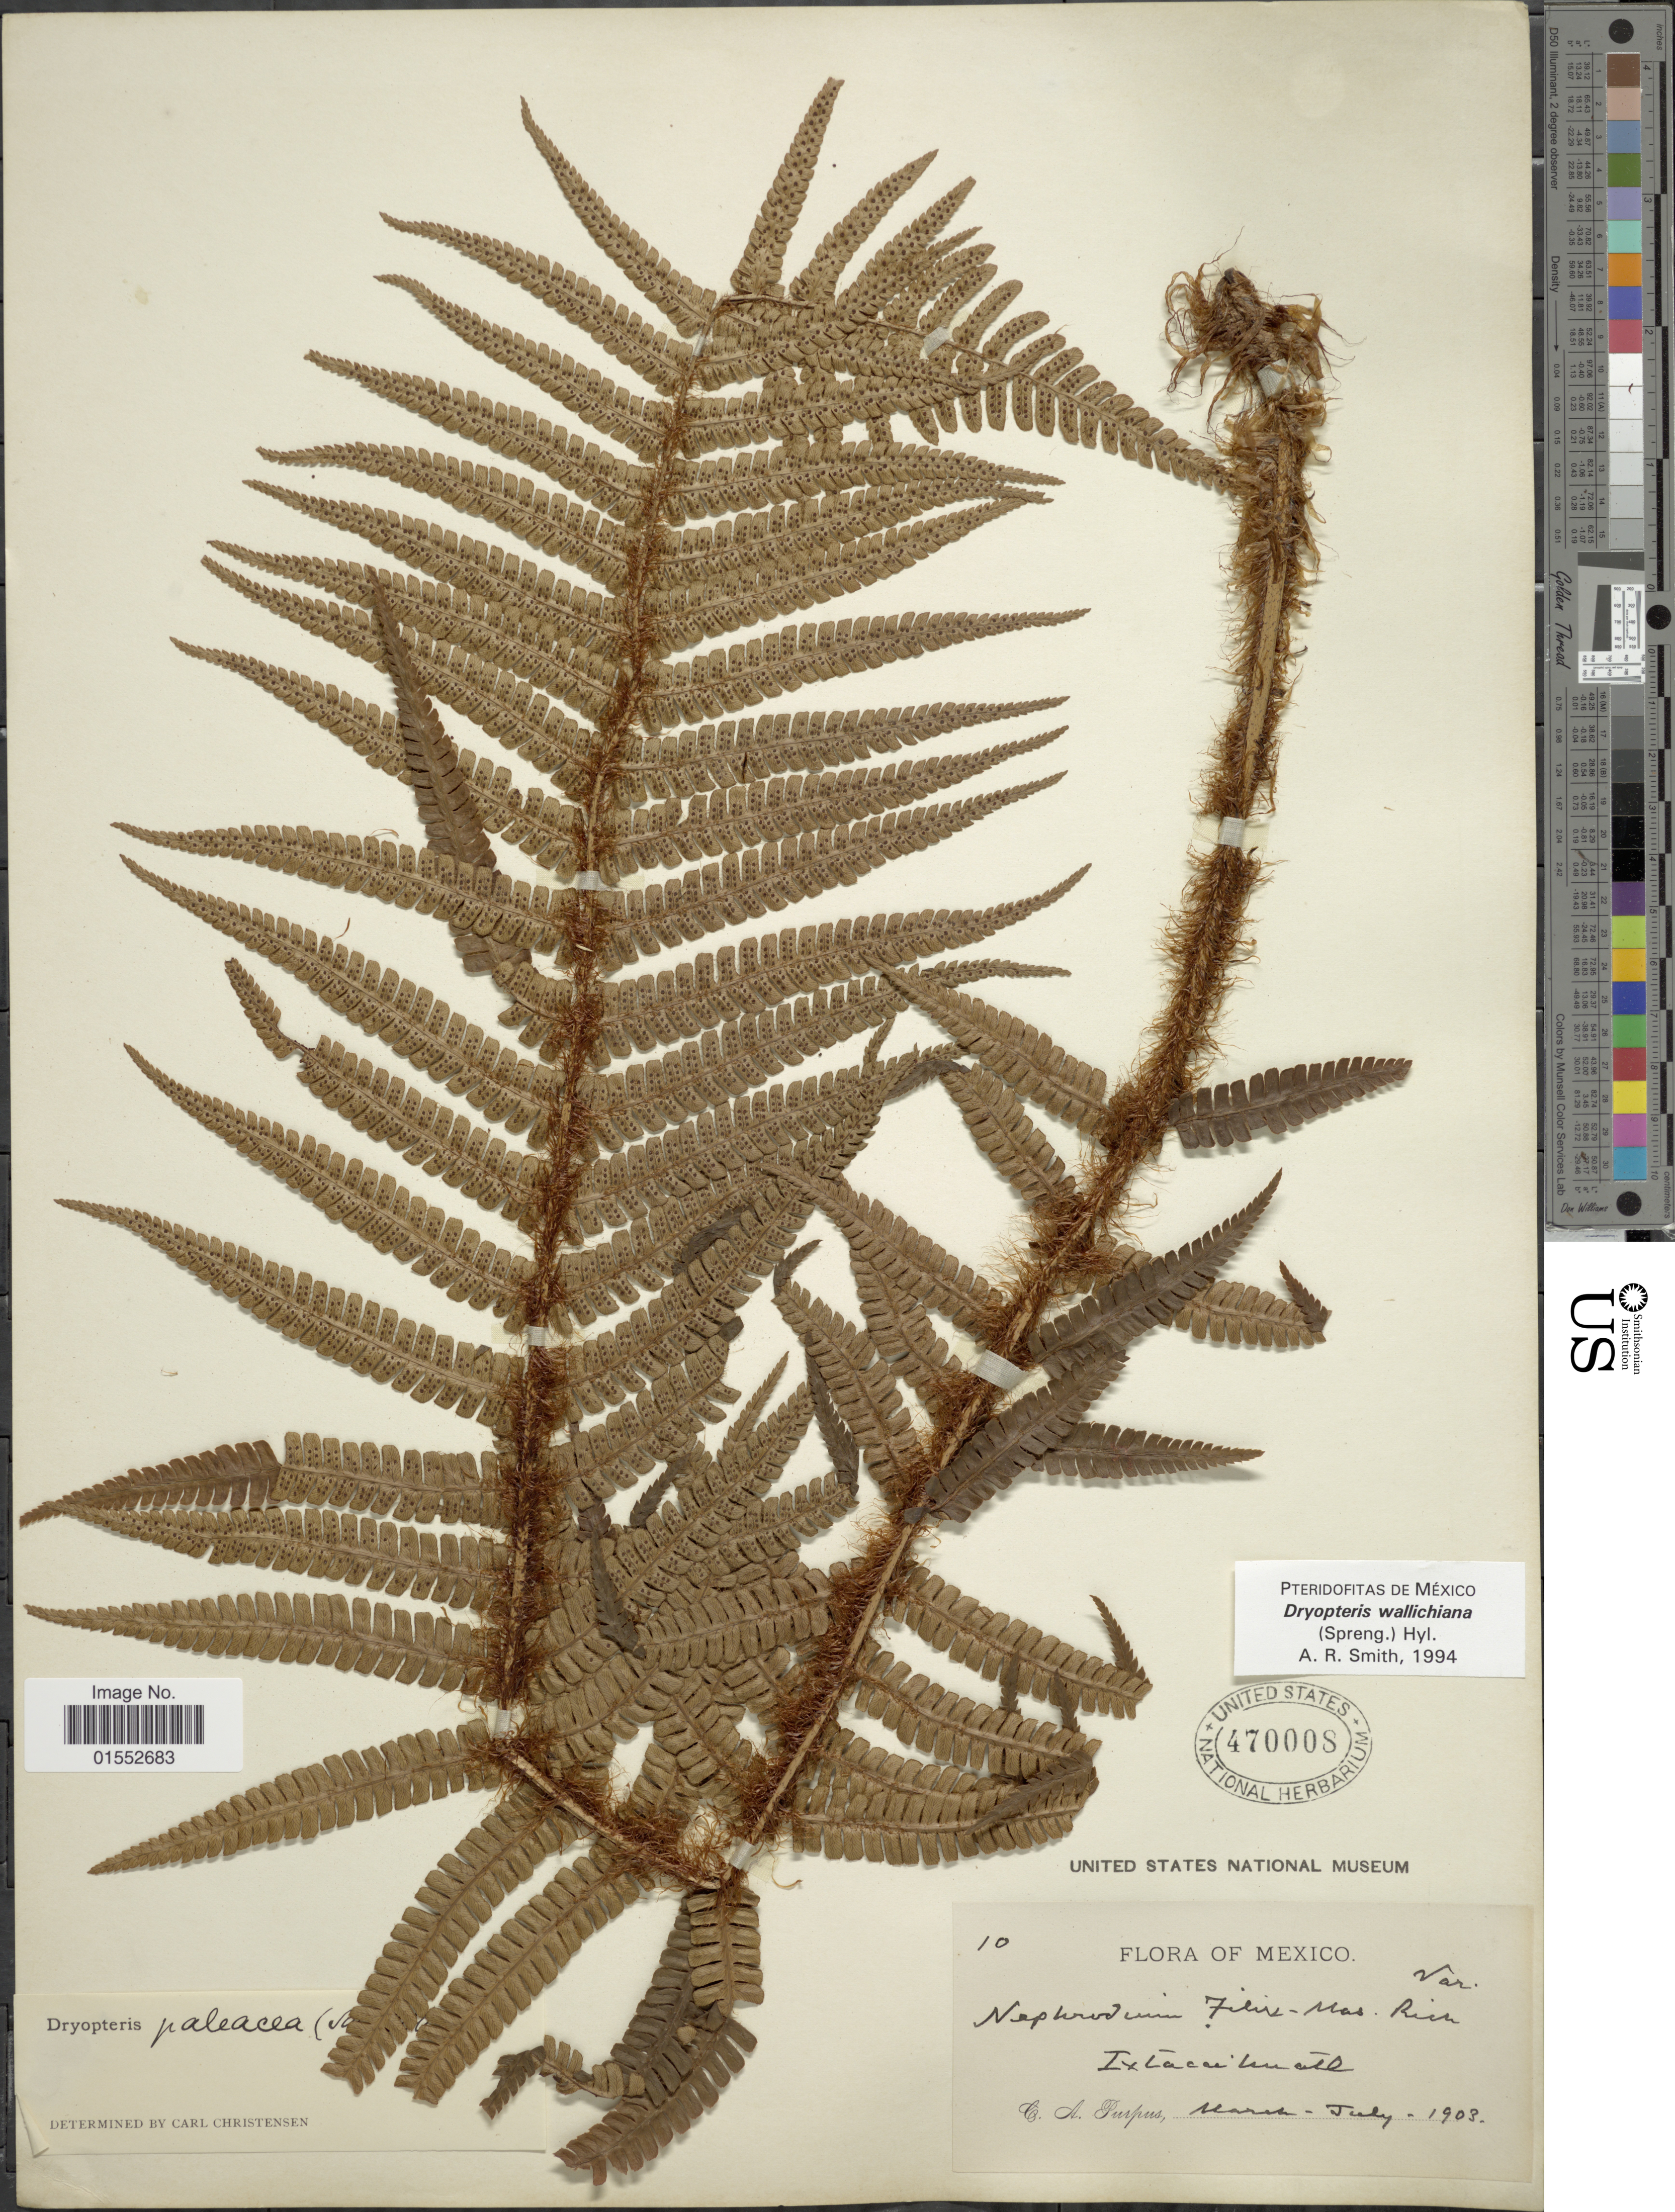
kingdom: Plantae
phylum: Tracheophyta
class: Polypodiopsida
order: Polypodiales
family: Dryopteridaceae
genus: Dryopteris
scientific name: Dryopteris wallichiana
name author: (Spreng.) Hyl.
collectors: C. A. Purpus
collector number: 10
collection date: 1903-03/1903-07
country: Mexico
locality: Iztaccíhuatl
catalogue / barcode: US 470008